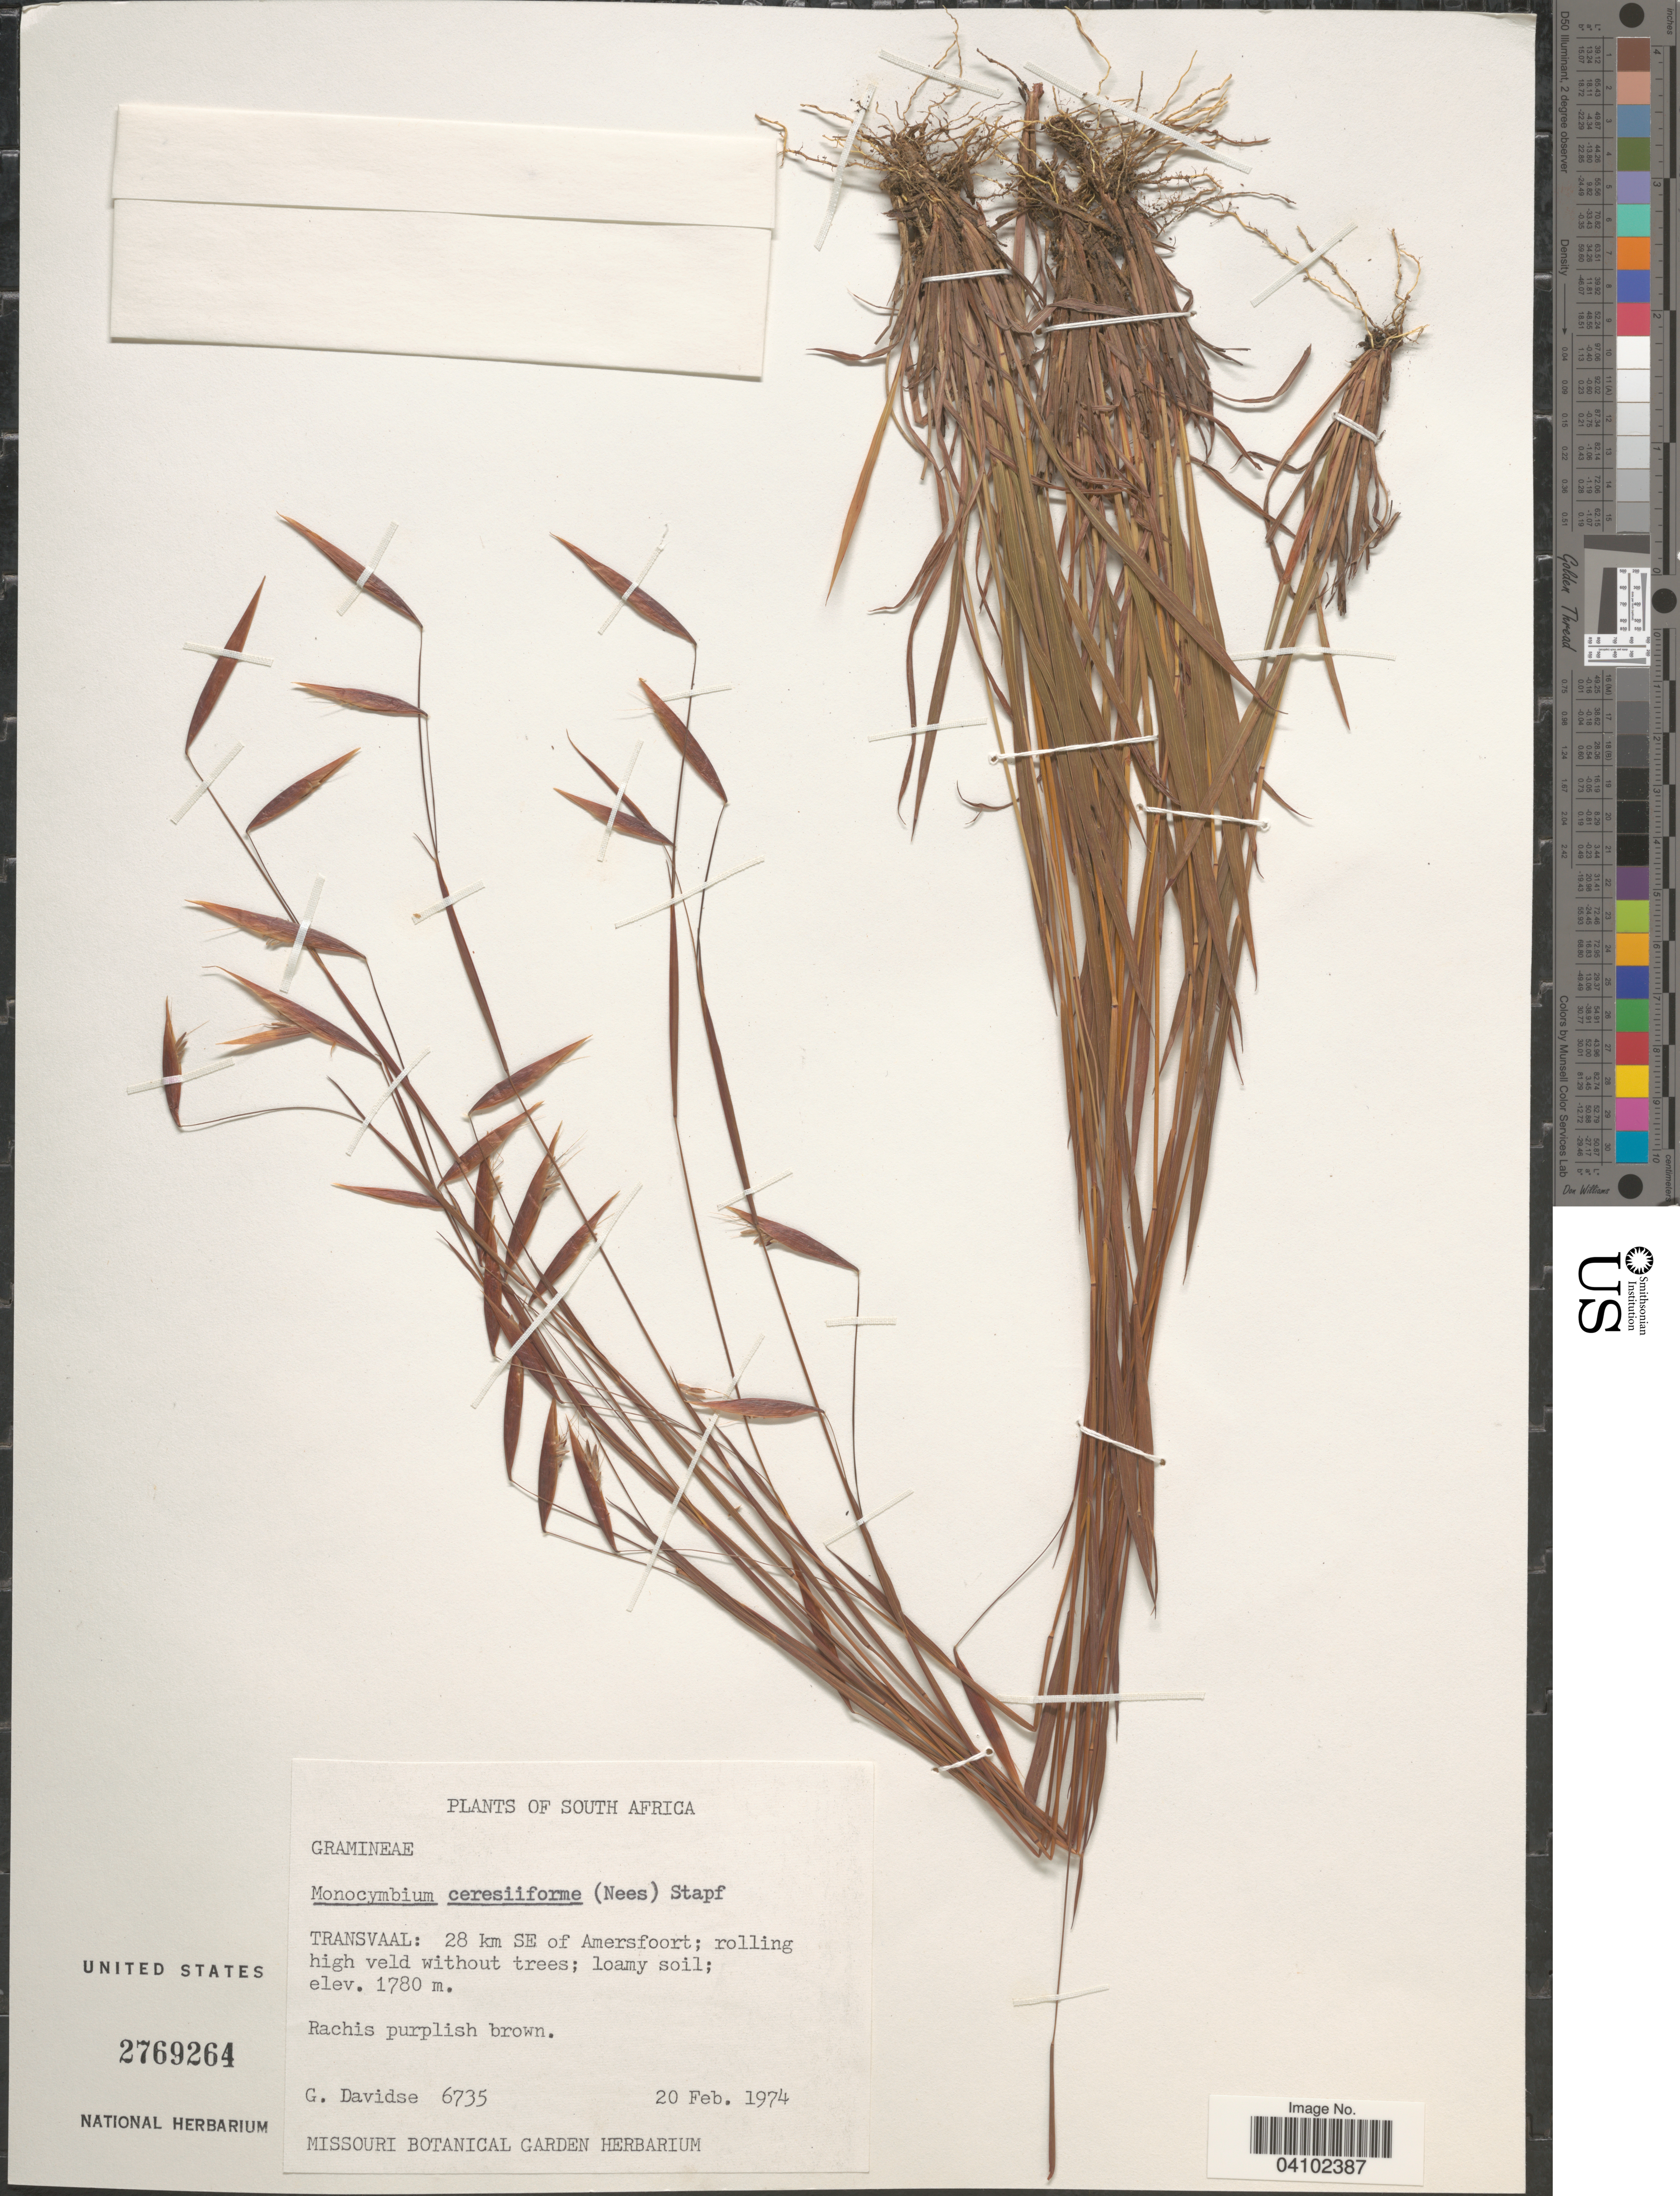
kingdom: Plantae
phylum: Tracheophyta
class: Liliopsida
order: Poales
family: Poaceae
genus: Monocymbium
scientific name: Monocymbium ceresiiforme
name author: (Nees) Stapf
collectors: G. Davidse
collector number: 6735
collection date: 1974-02-20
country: South Africa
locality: Transvaal: 28 km SE of Amersfoort.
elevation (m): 1780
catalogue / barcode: US 2769264